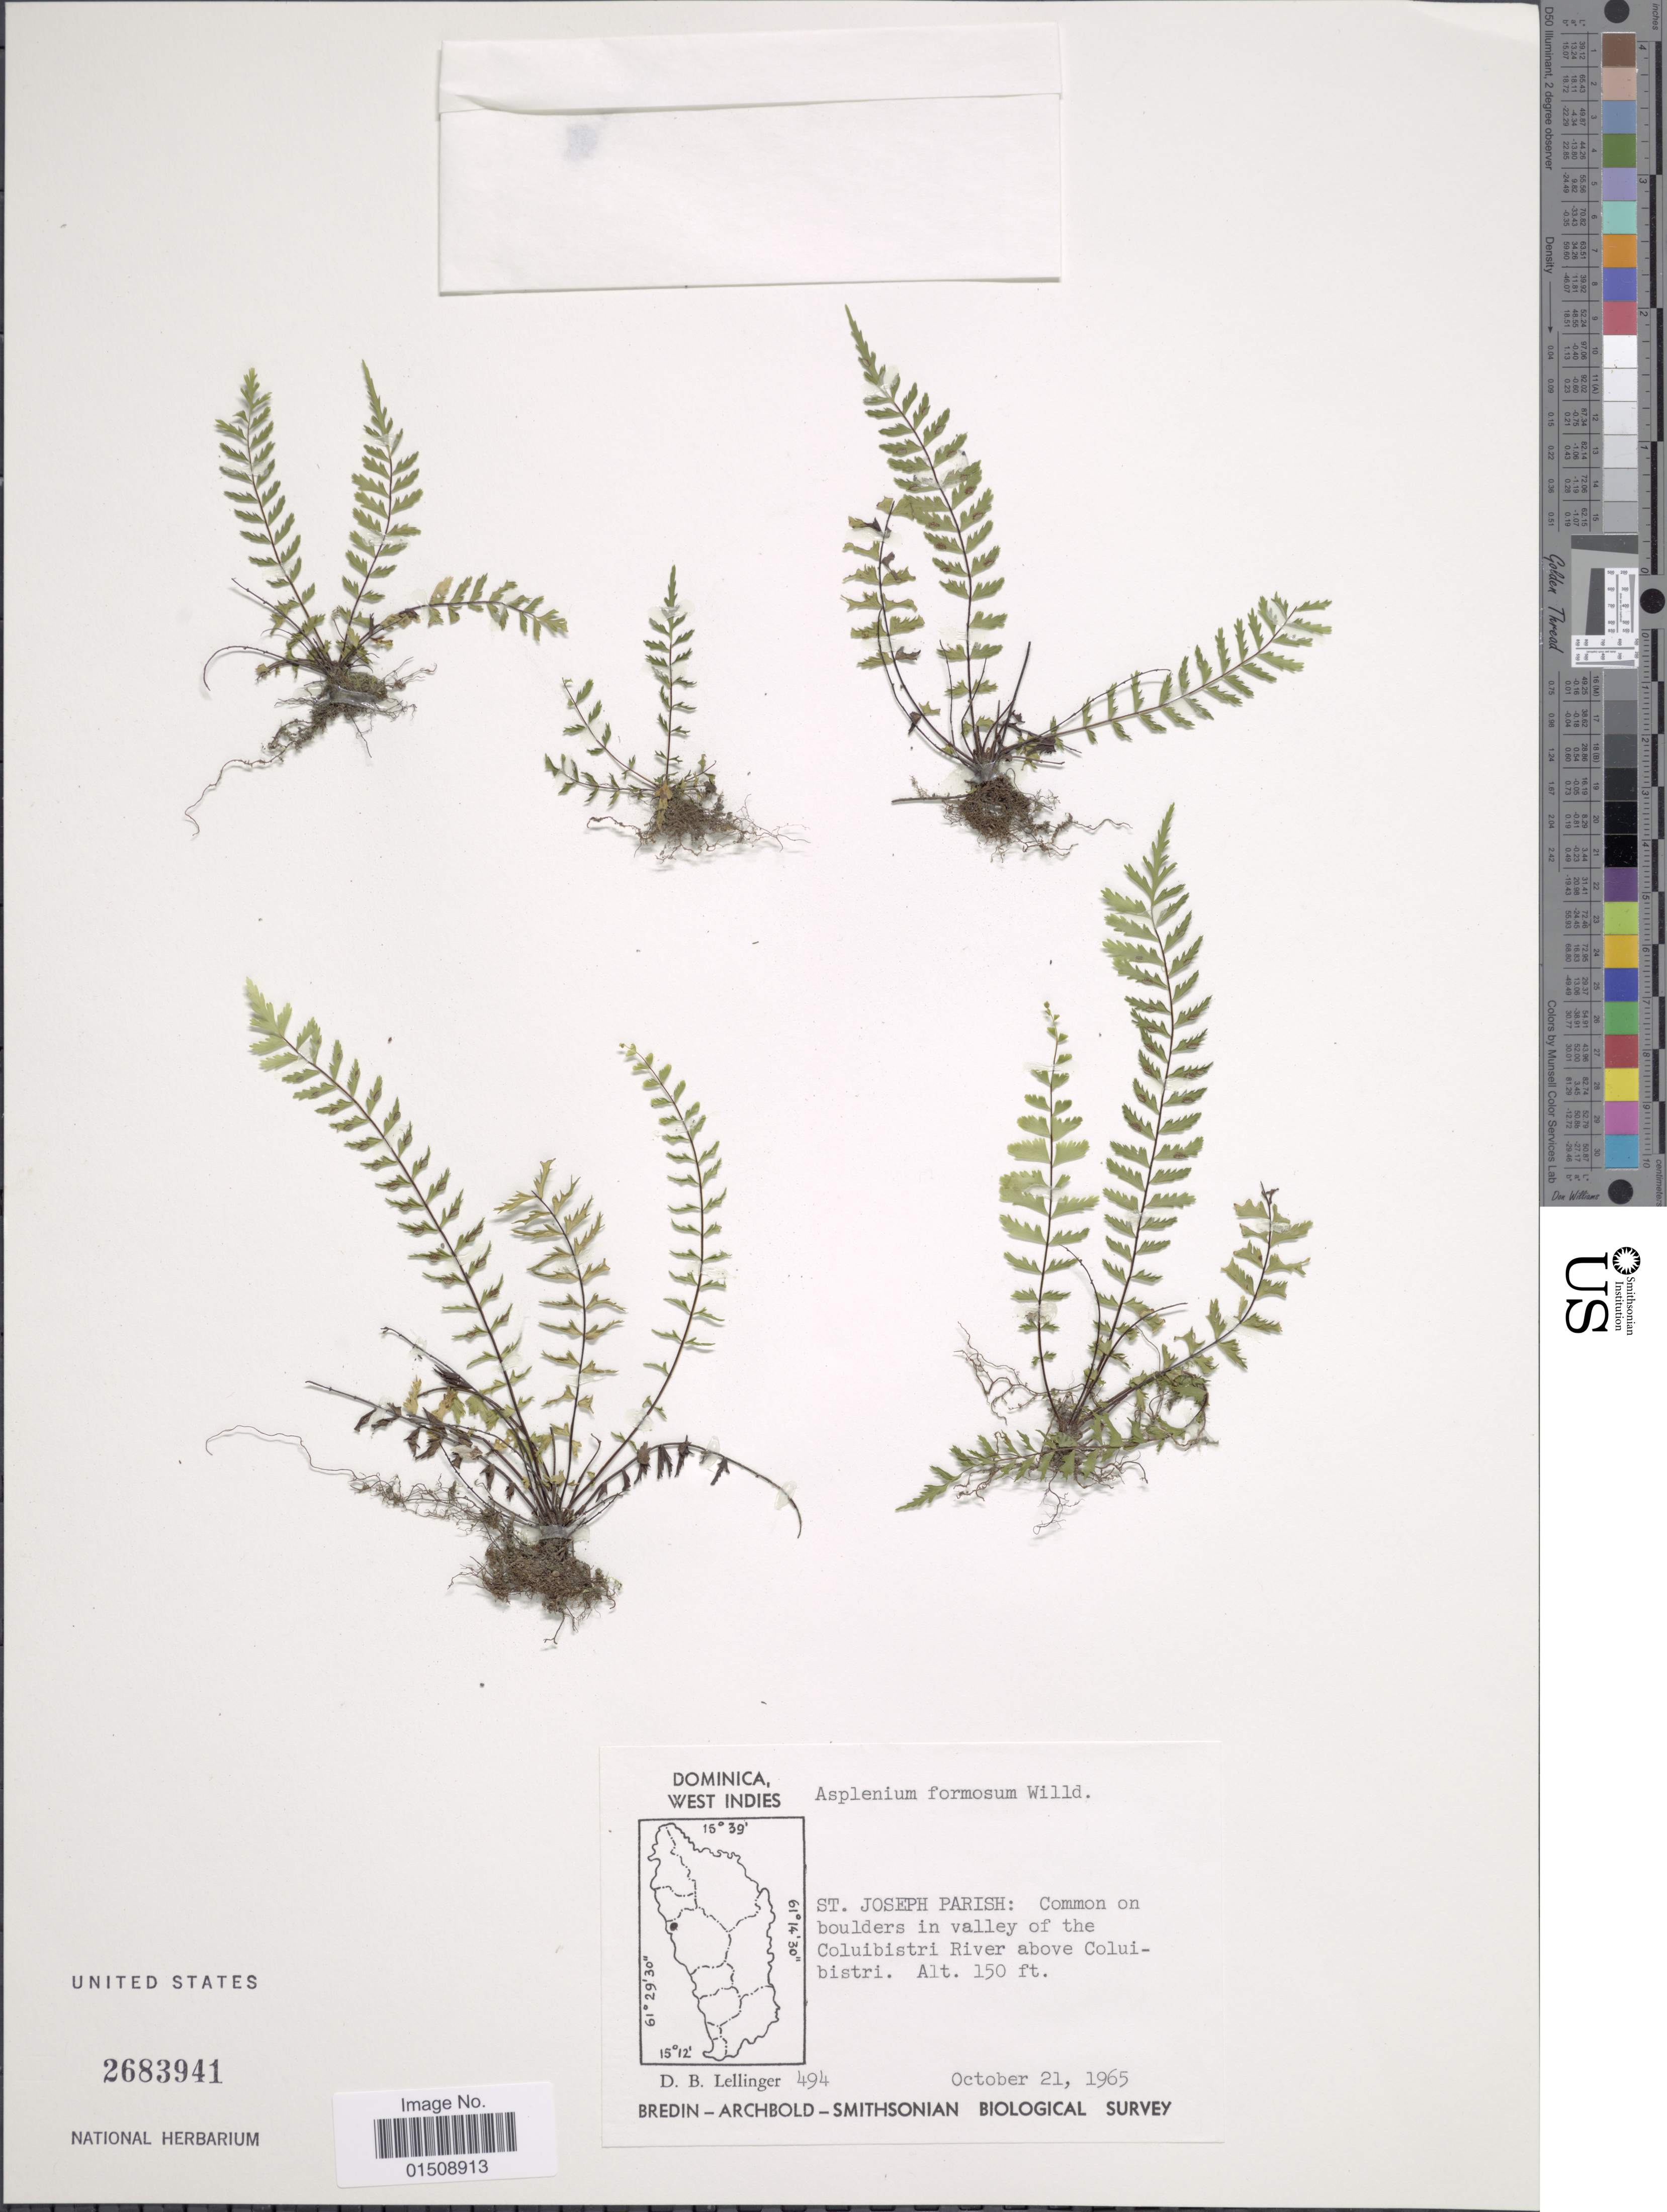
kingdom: Plantae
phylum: Tracheophyta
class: Polypodiopsida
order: Polypodiales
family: Aspleniaceae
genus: Asplenium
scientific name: Asplenium formosum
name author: Willd.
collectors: D. B. Lellinger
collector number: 494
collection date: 1965-10-21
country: Dominica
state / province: St. Joseph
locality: St. Joseph Parish: Common on boulders in valley of the Coluibistri River above Coluibistri. Dominica, West Indies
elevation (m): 46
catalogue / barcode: US 2683941